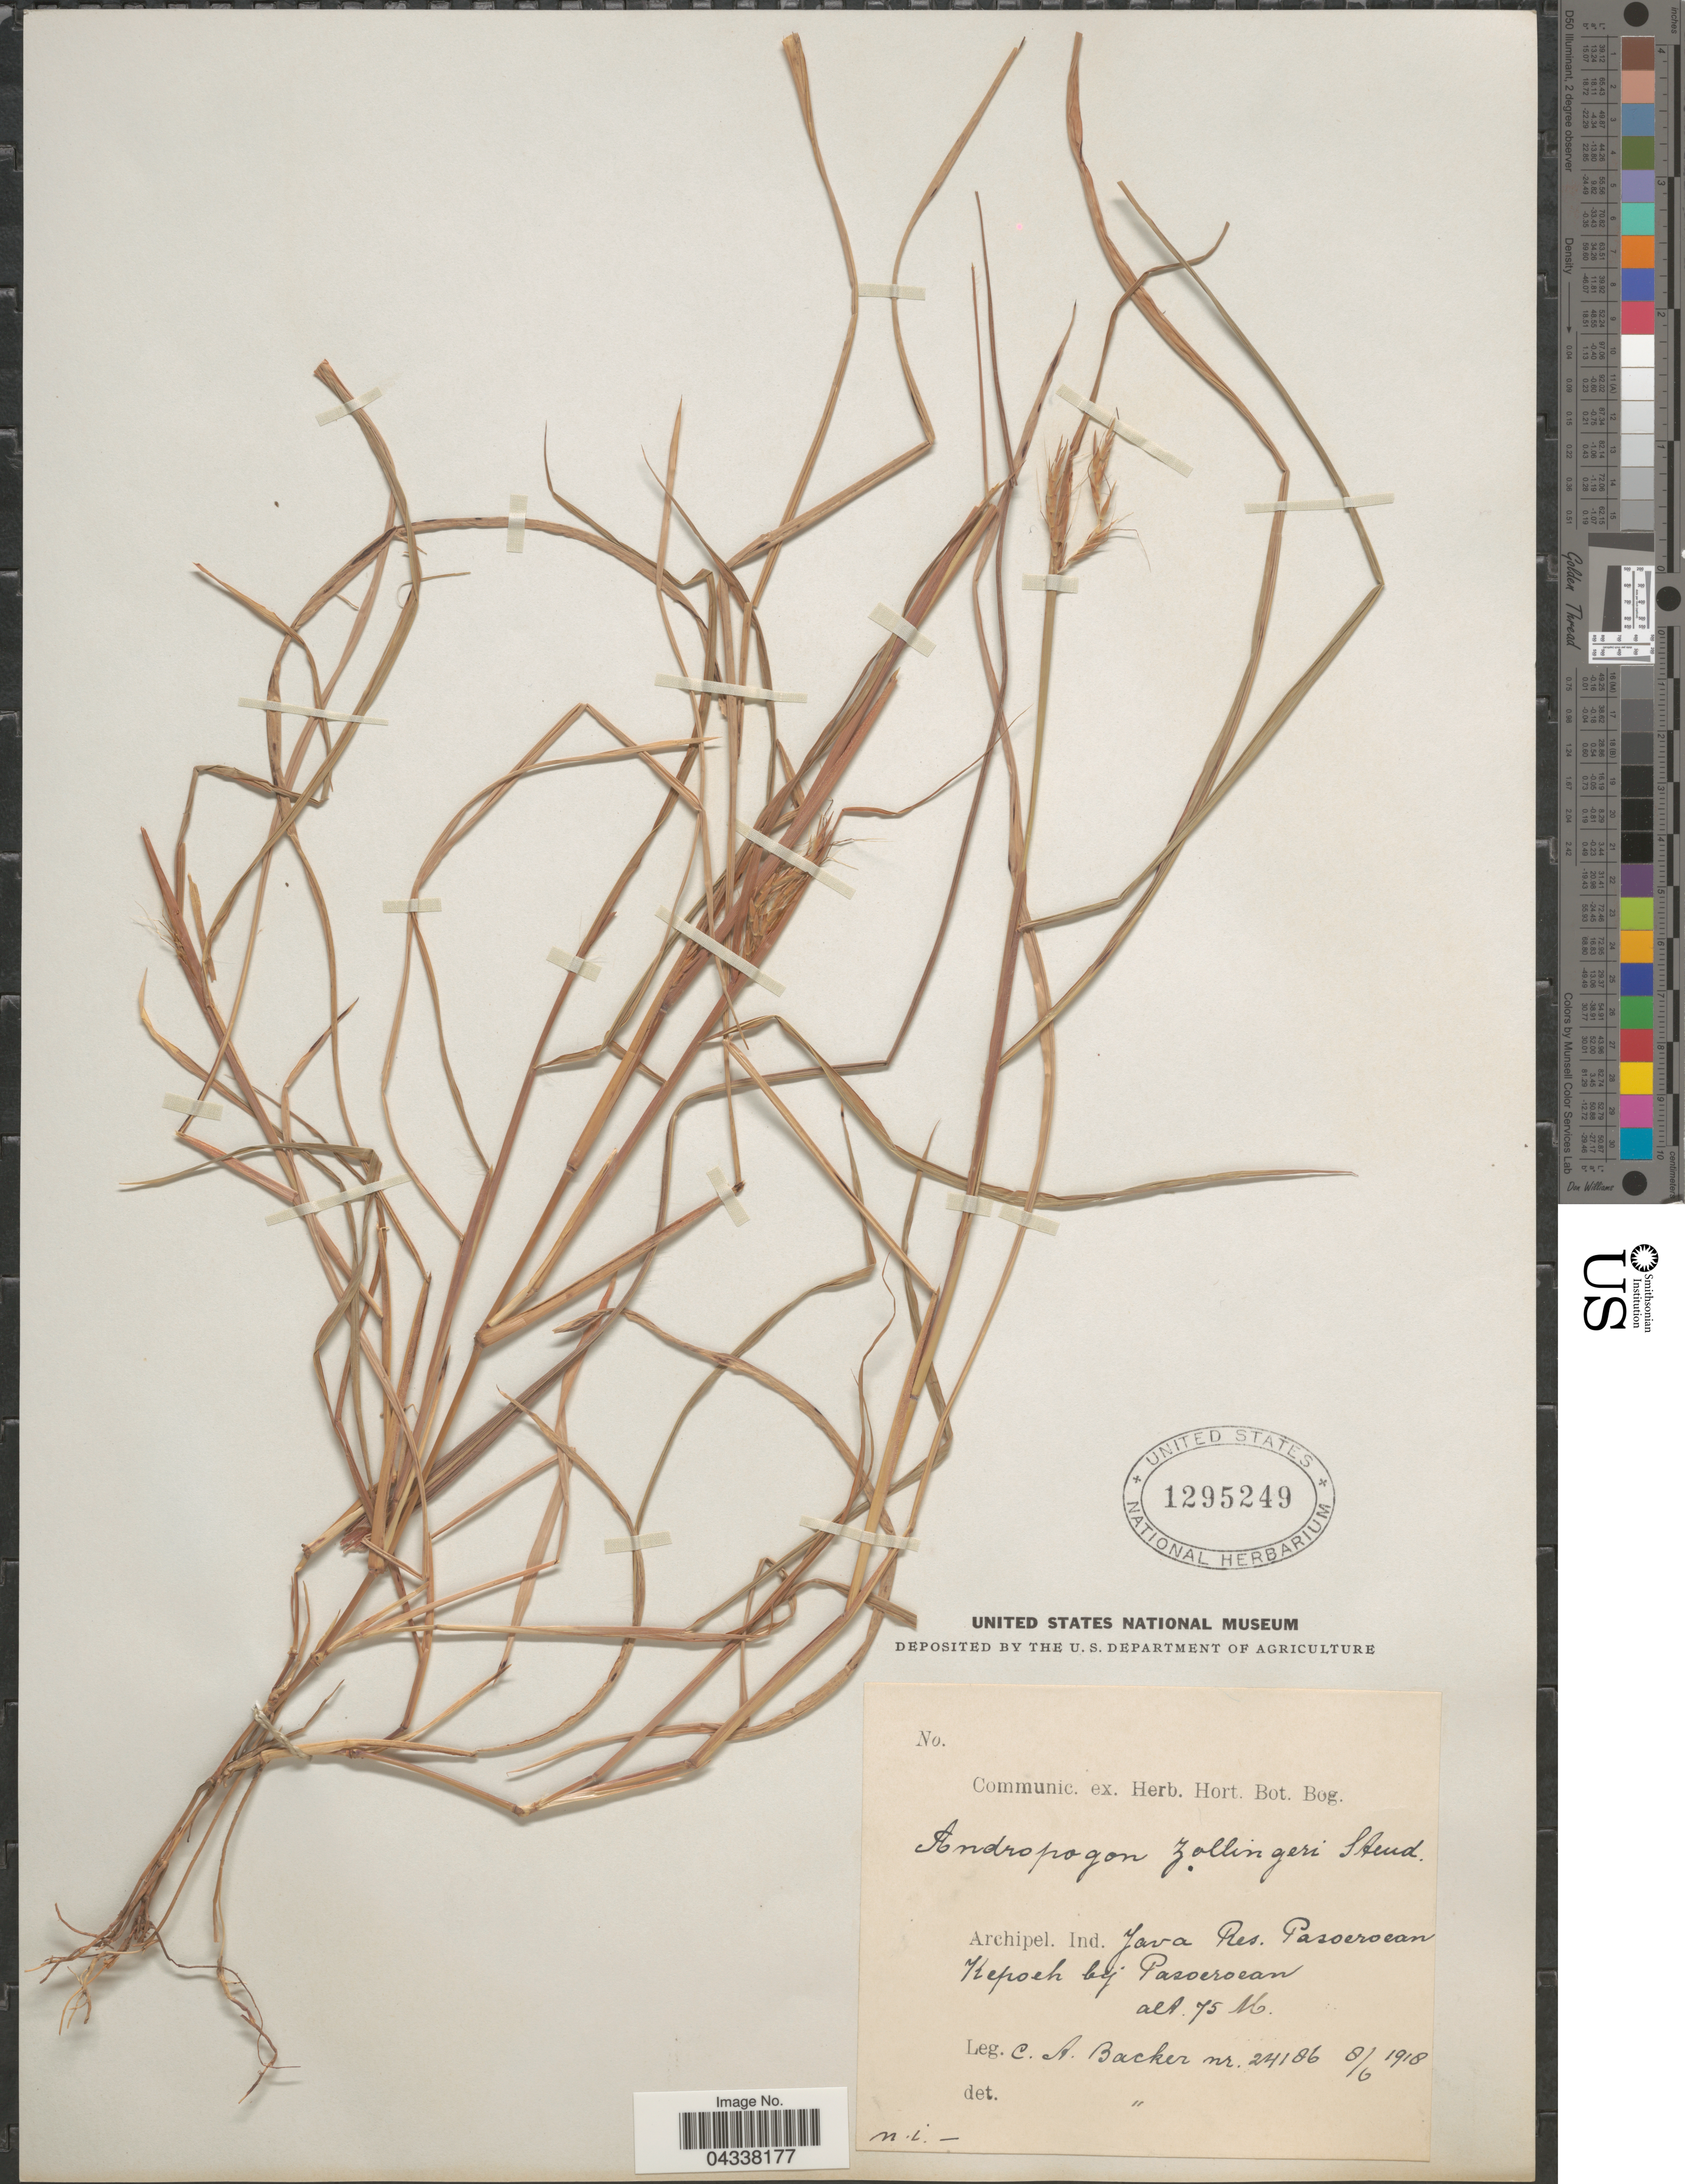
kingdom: Plantae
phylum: Tracheophyta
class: Liliopsida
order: Poales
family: Poaceae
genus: Pseudosorghum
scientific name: Pseudosorghum zollingeri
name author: (Steud.) A. Camus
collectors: C. A. Backer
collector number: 24186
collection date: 1918-06-08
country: Indonesia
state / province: Java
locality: Archipel. Ind. Java Res. Pasoeroean. Kepoeh bij Pasoeroean.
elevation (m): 75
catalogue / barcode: US 1295249